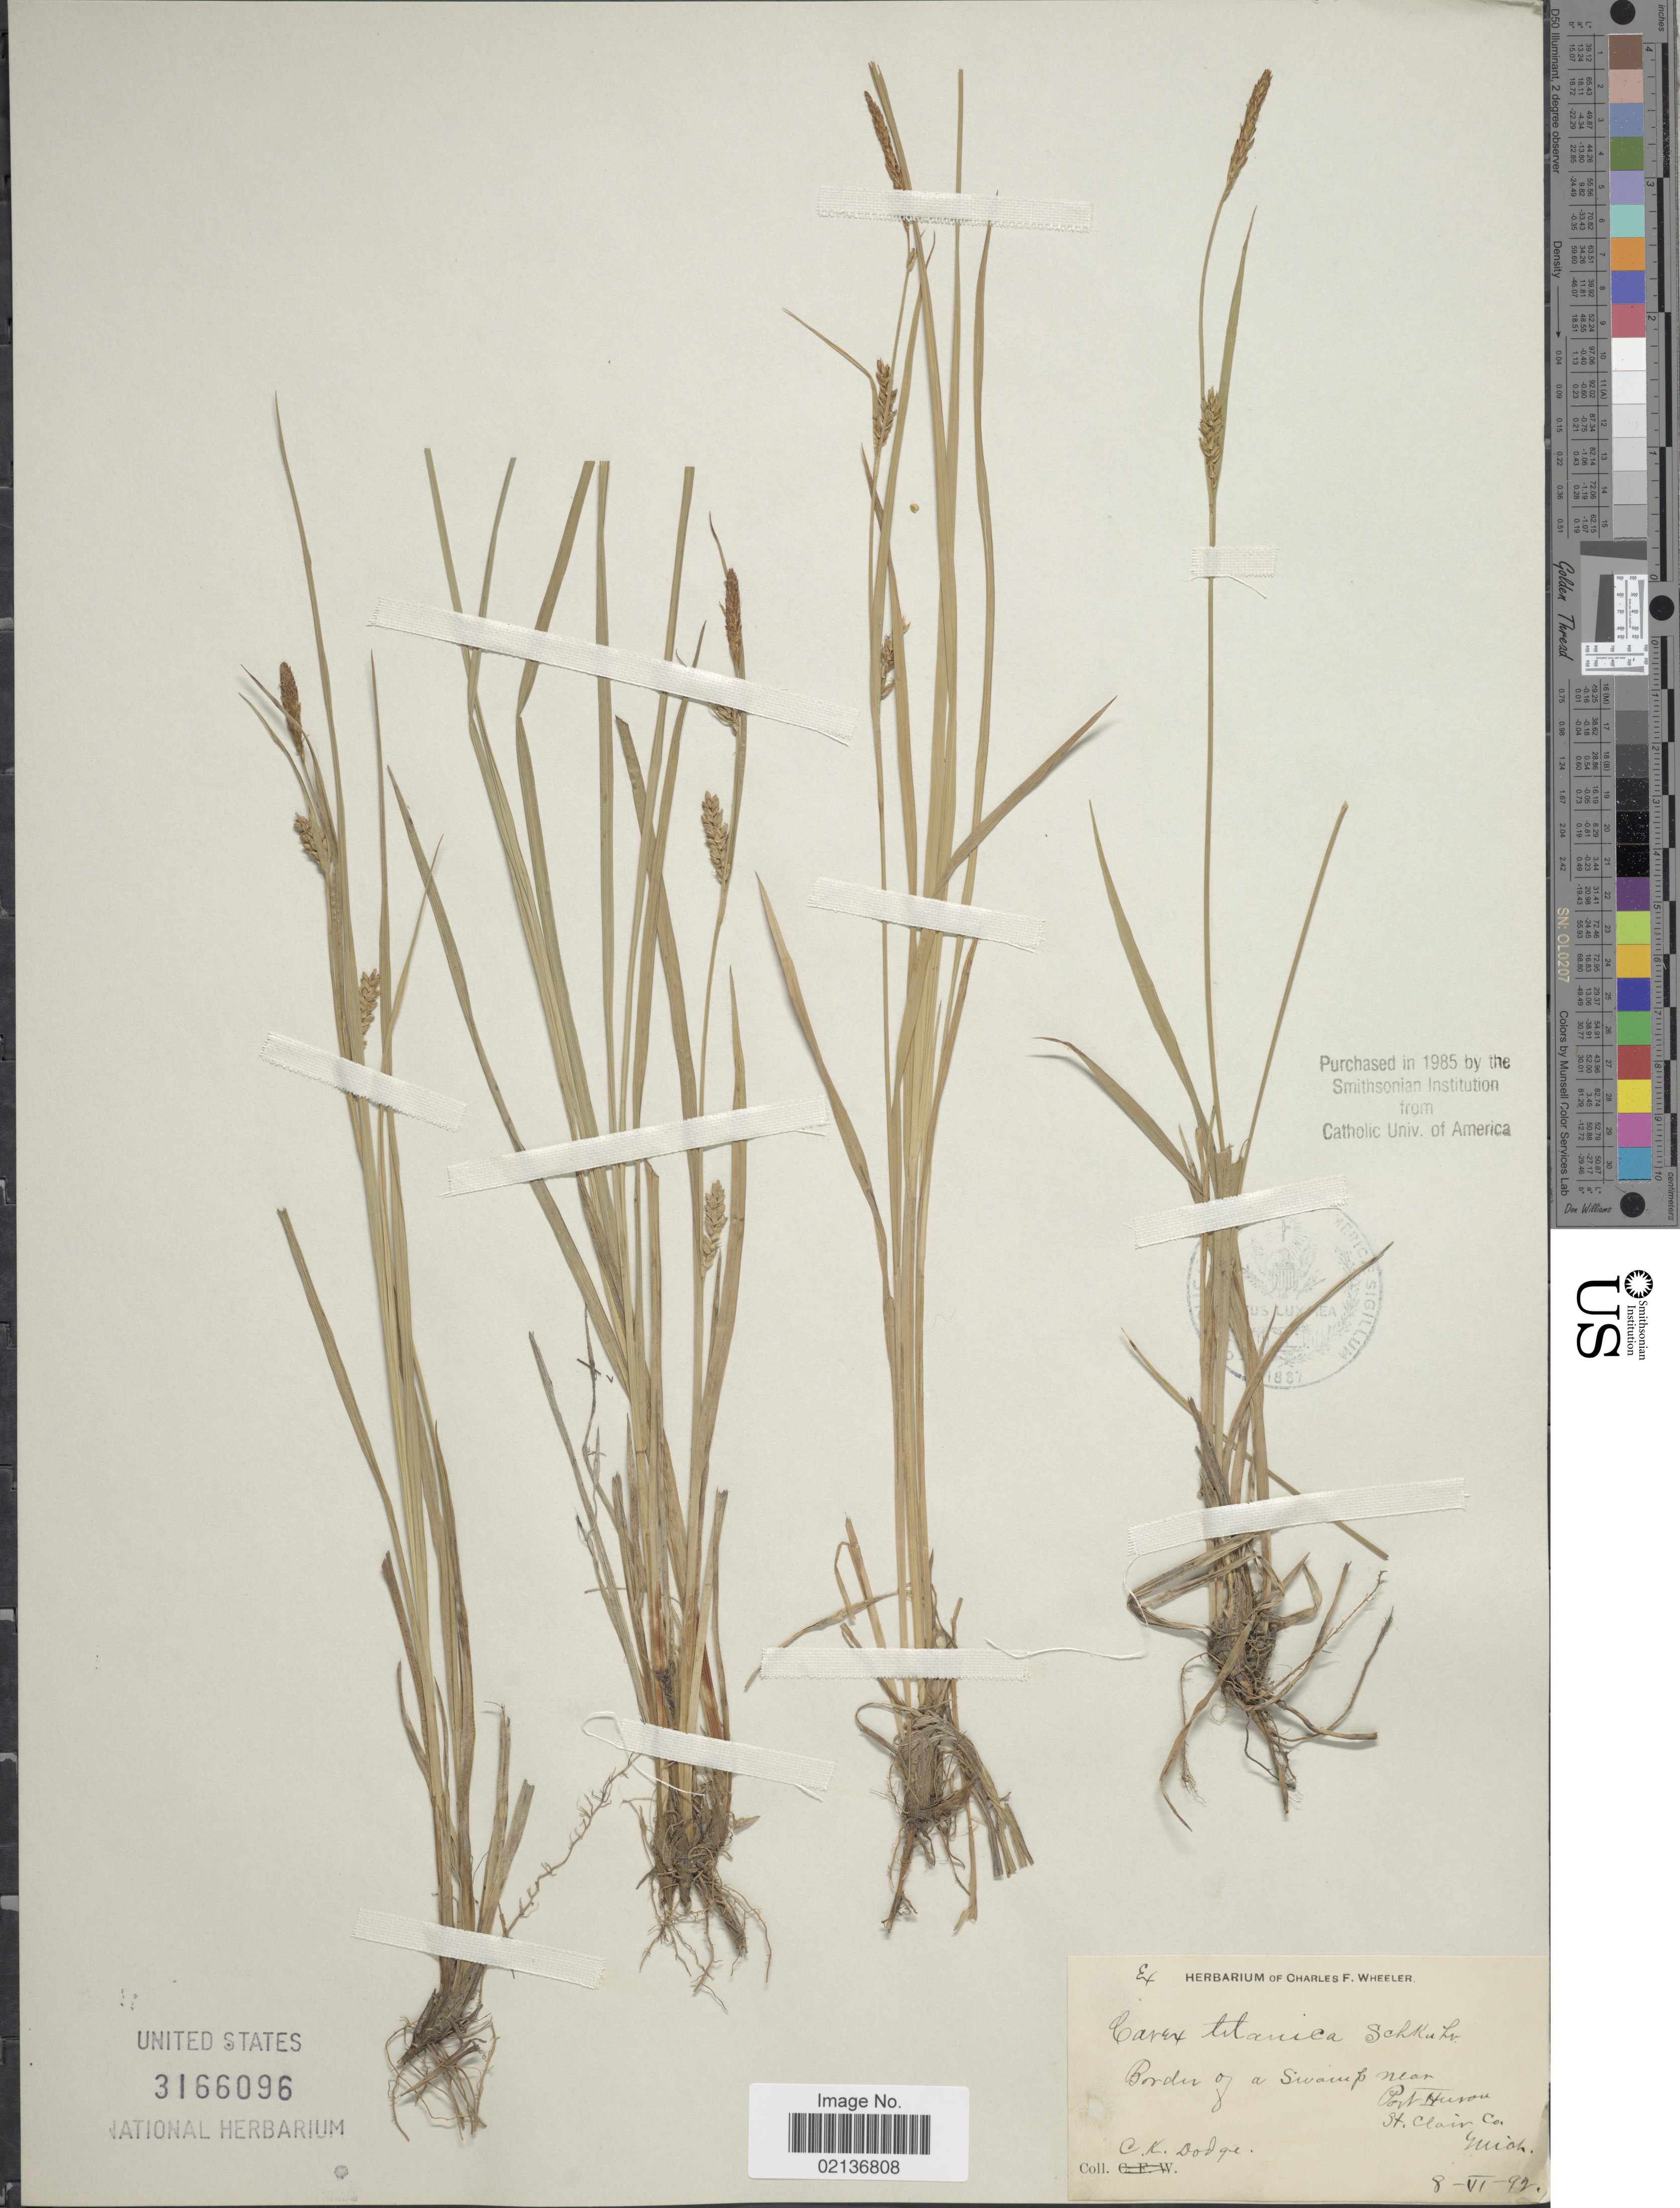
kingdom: Plantae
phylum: Tracheophyta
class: Liliopsida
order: Poales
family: Cyperaceae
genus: Carex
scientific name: Carex tetanica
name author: Schkuhr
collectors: C. Dodge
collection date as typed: Transcribed d/m/y: 8/6/92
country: United States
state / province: Michigan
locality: Border of a swamp near Port Huron, St. Clair Co.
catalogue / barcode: US 3166096